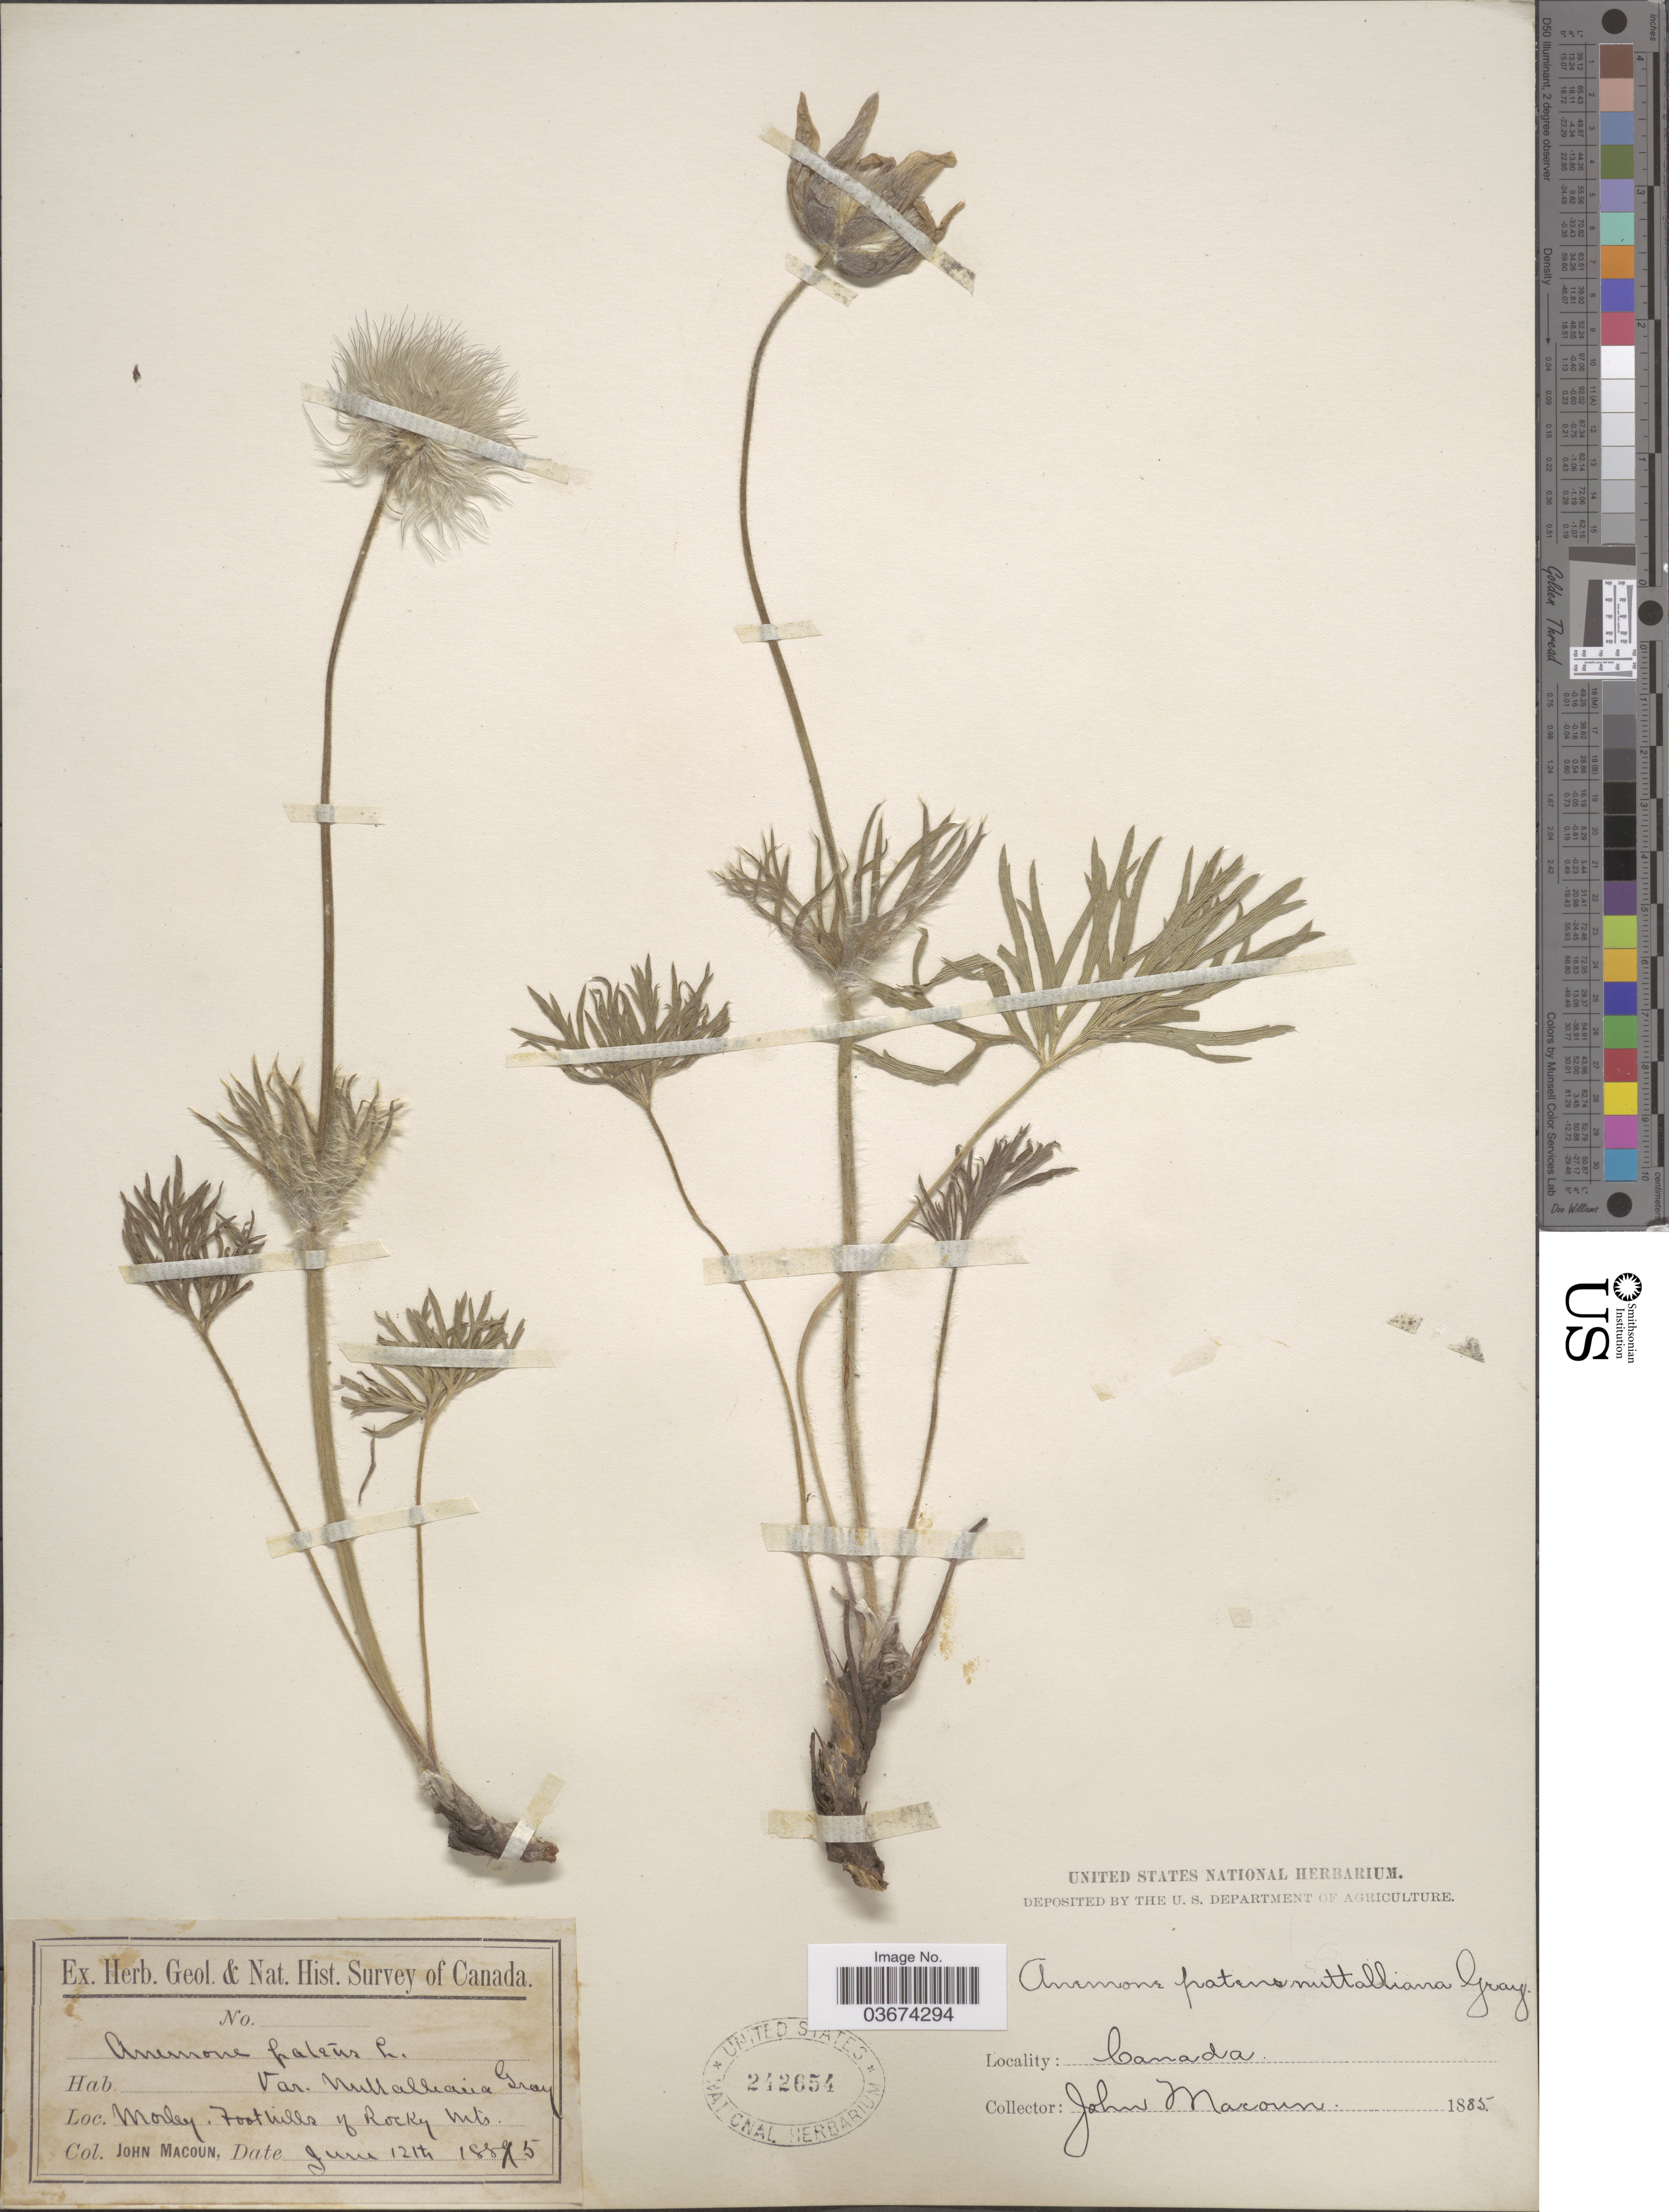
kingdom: Plantae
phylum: Tracheophyta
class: Magnoliopsida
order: Ranunculales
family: Ranunculaceae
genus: Pulsatilla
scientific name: Pulsatilla nuttalliana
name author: (DC.) Bercht. & J. Presl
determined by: Strong, Mark T., (BOT), Smithsonian Institution - National Museum of Natural History (UNITED STATES)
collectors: J. Macoun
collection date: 1885-06-12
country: Canada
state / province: Alberta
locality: Morley. Foothills of Rocky Mts.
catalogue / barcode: US 242654